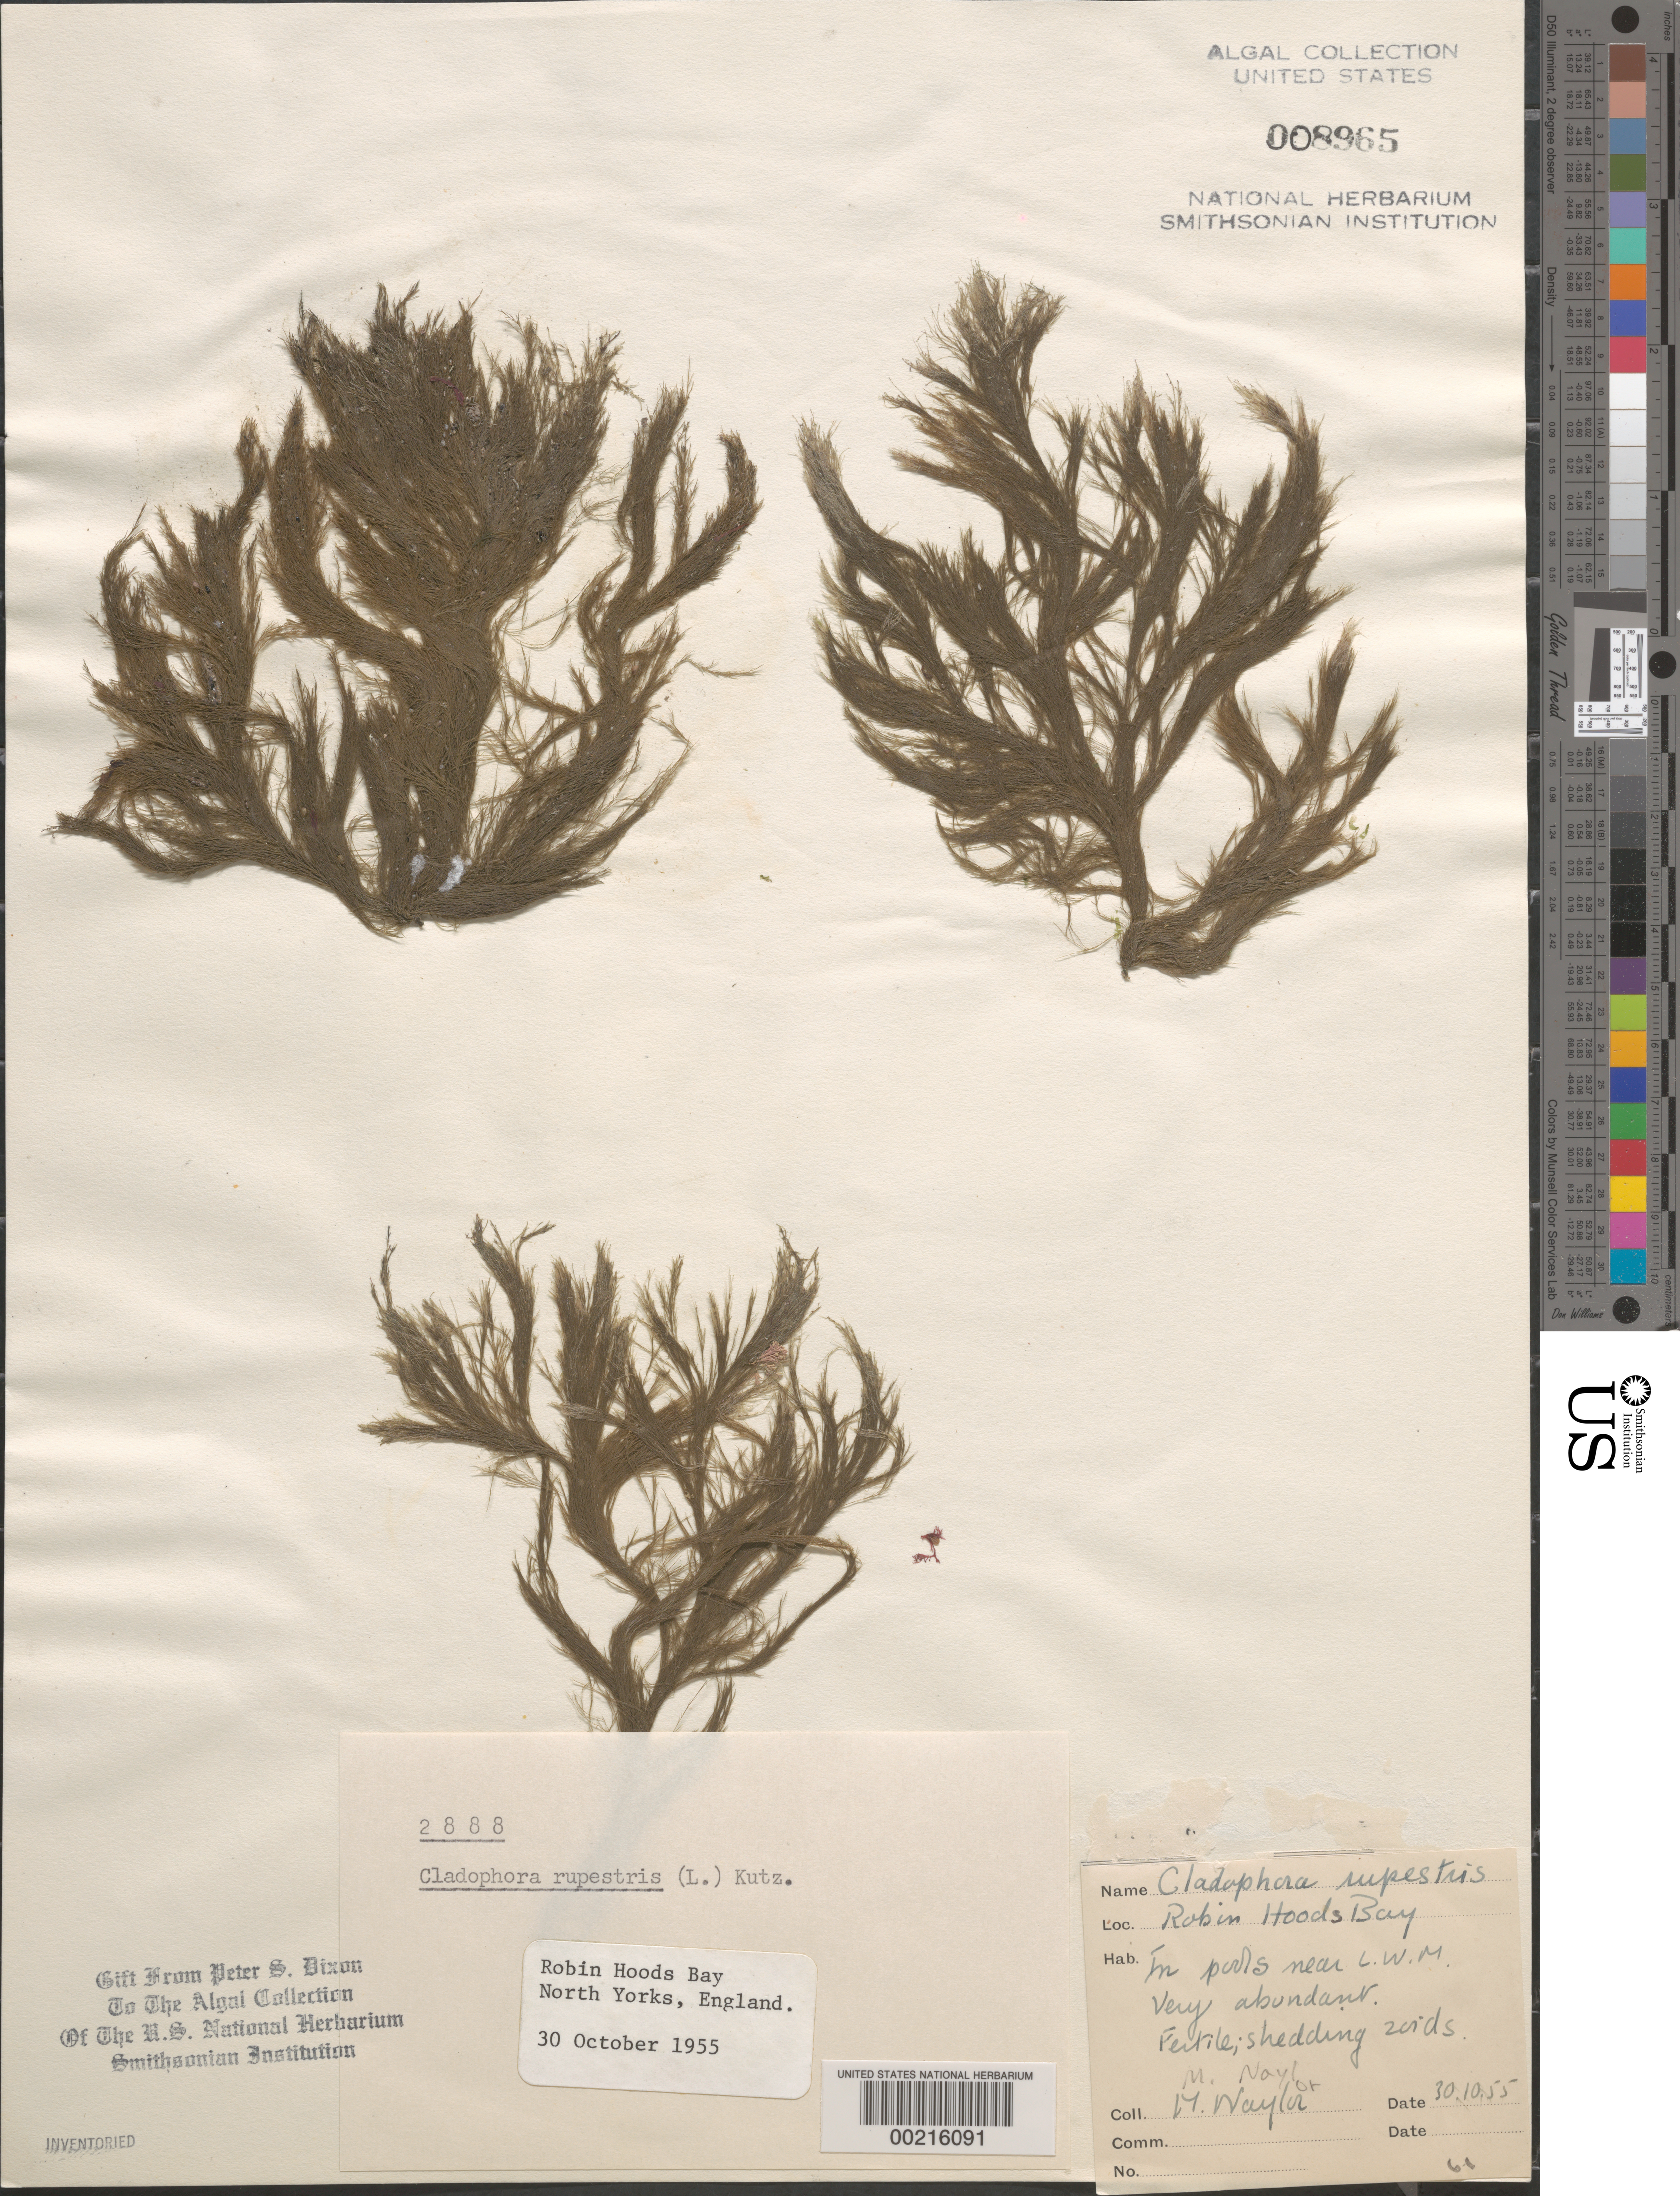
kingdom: Plantae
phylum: Chlorophyta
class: Ulvophyceae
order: Cladophorales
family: Cladophoraceae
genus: Cladophora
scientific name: Cladophora rupestris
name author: (Roth) Kütz.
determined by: Dixon, P. S.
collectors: M. Roberts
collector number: PSD 2888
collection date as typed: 30 Oct 1955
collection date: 1955-10-30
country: United Kingdom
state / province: England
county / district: North Yorkshire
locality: Robin Hoods Bay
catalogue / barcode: US 8965